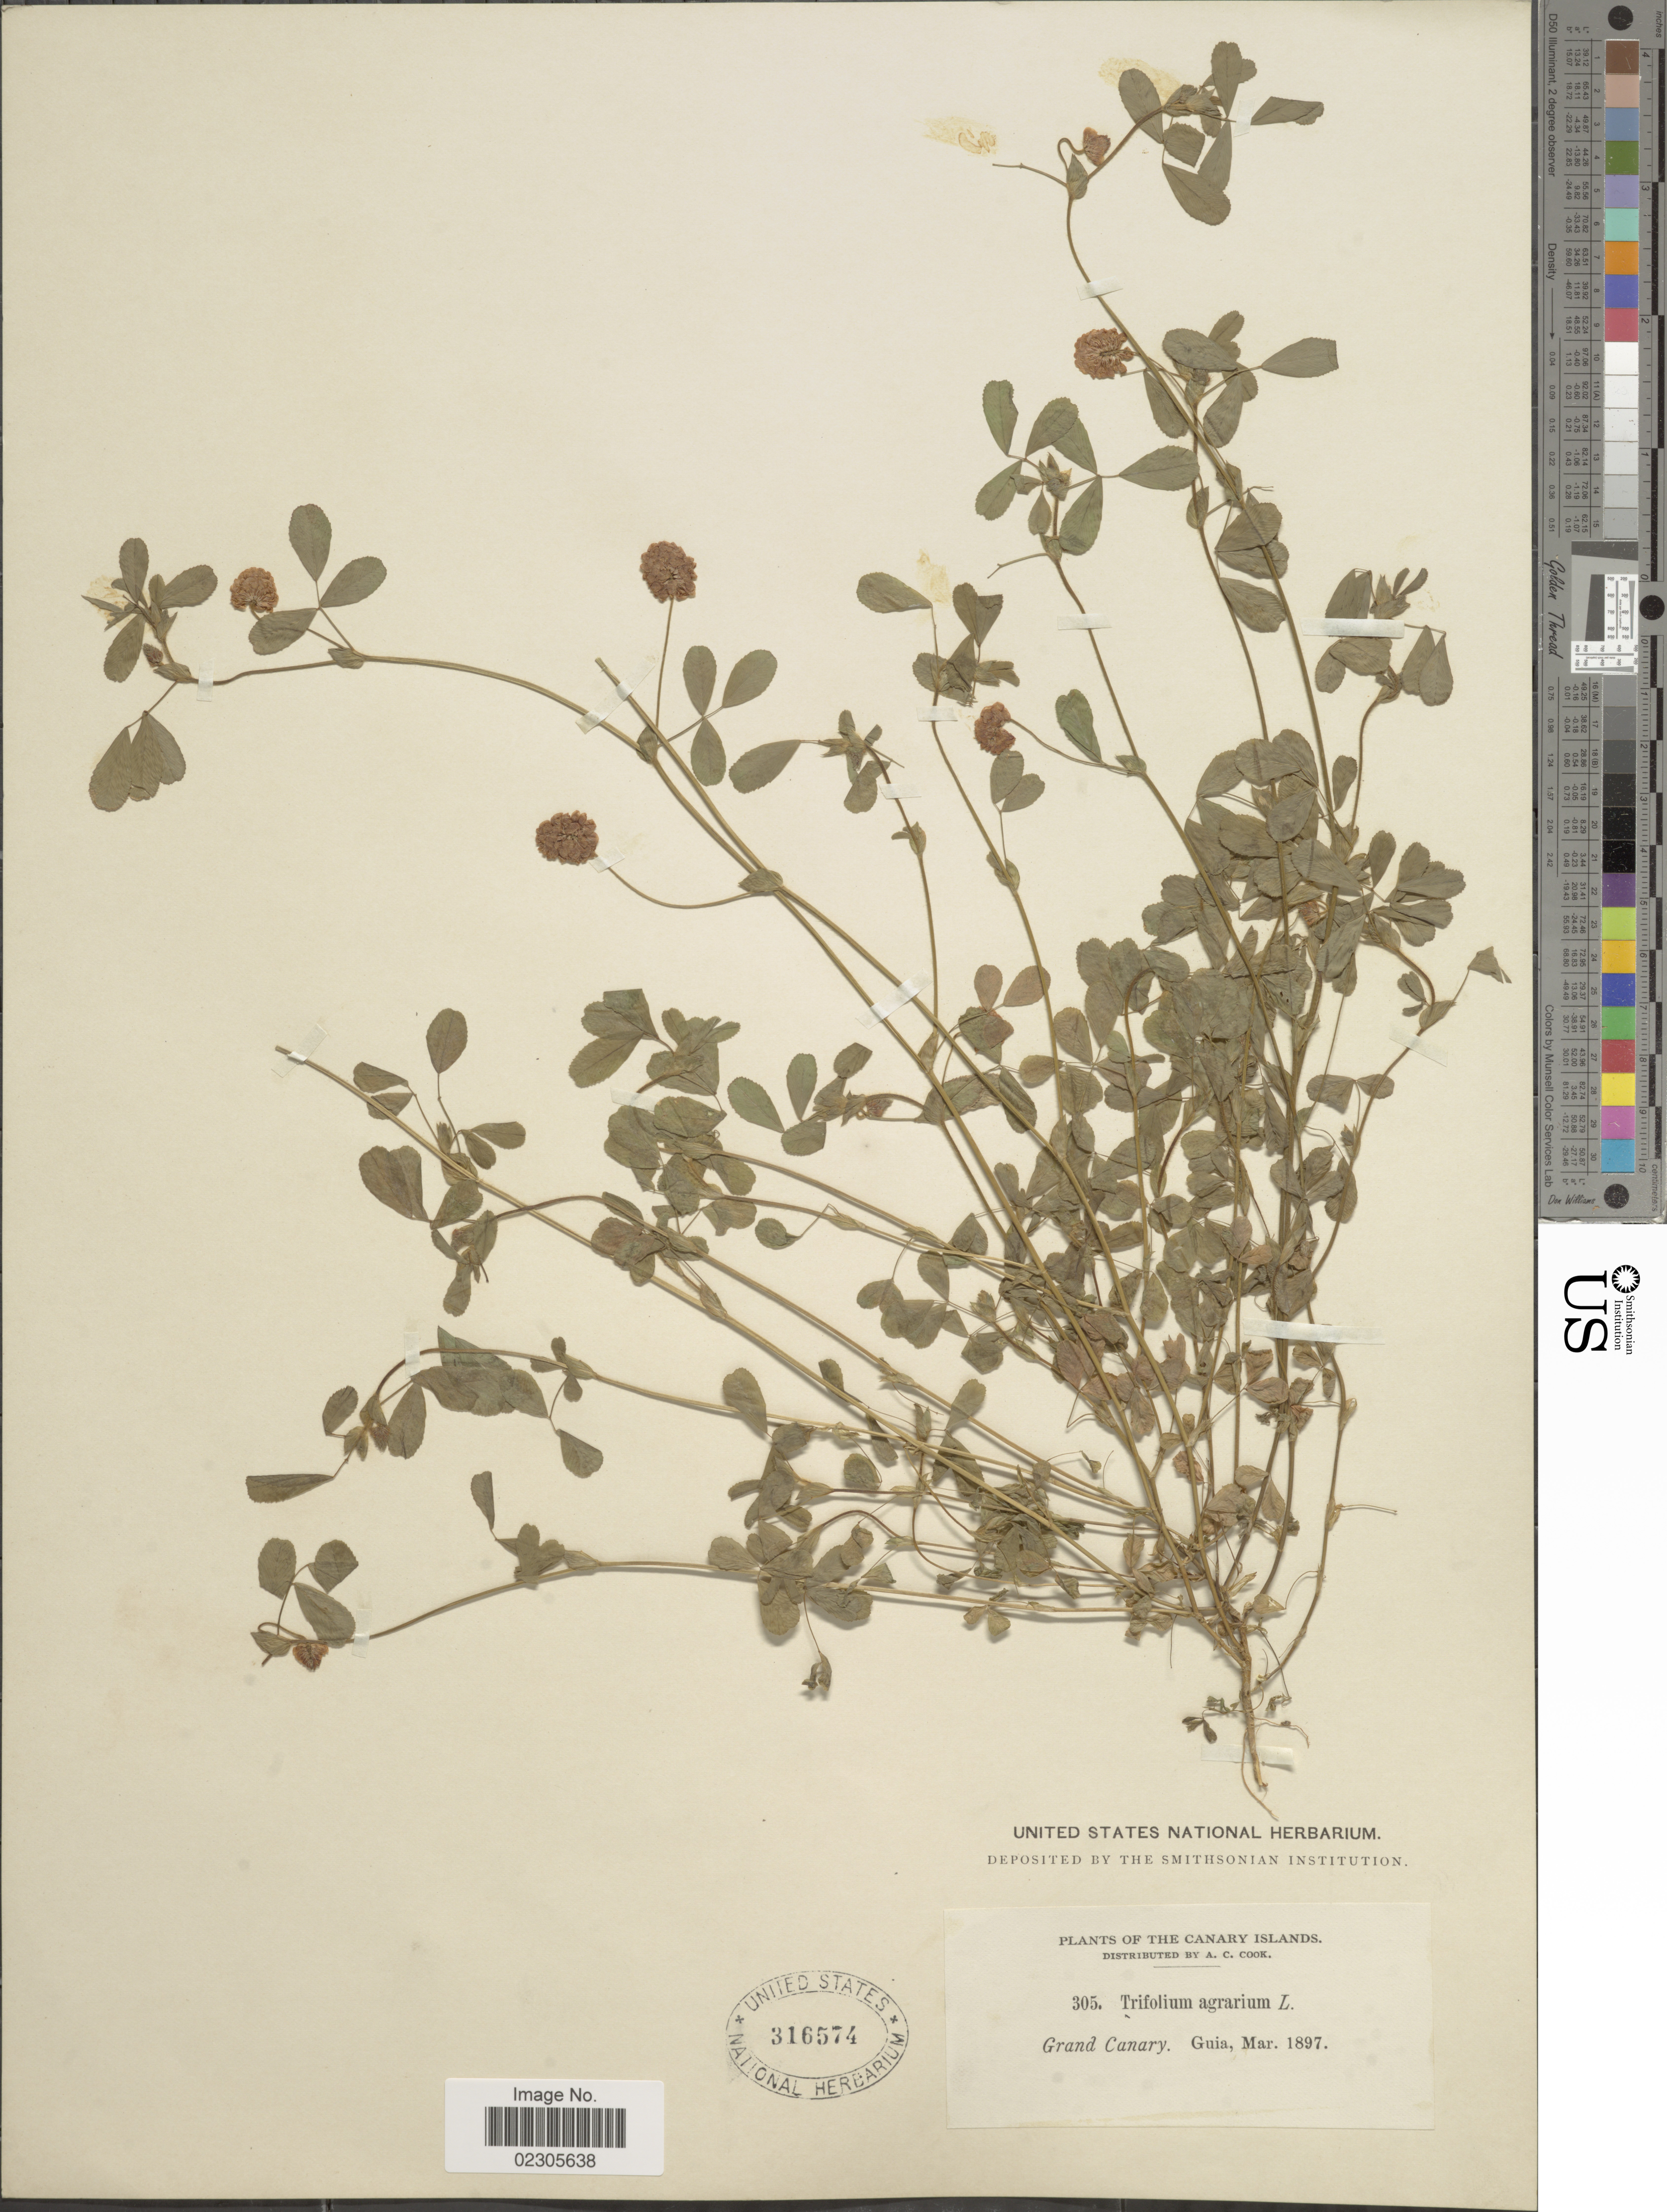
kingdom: Plantae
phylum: Tracheophyta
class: Magnoliopsida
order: Fabales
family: Fabaceae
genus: Trifolium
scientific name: Trifolium campestre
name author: Schreb.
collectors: Alice C. Cook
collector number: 305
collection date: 1897-03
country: Spain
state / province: Canarias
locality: Canary Islands, Gran Canaria: Guia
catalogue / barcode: US 316574